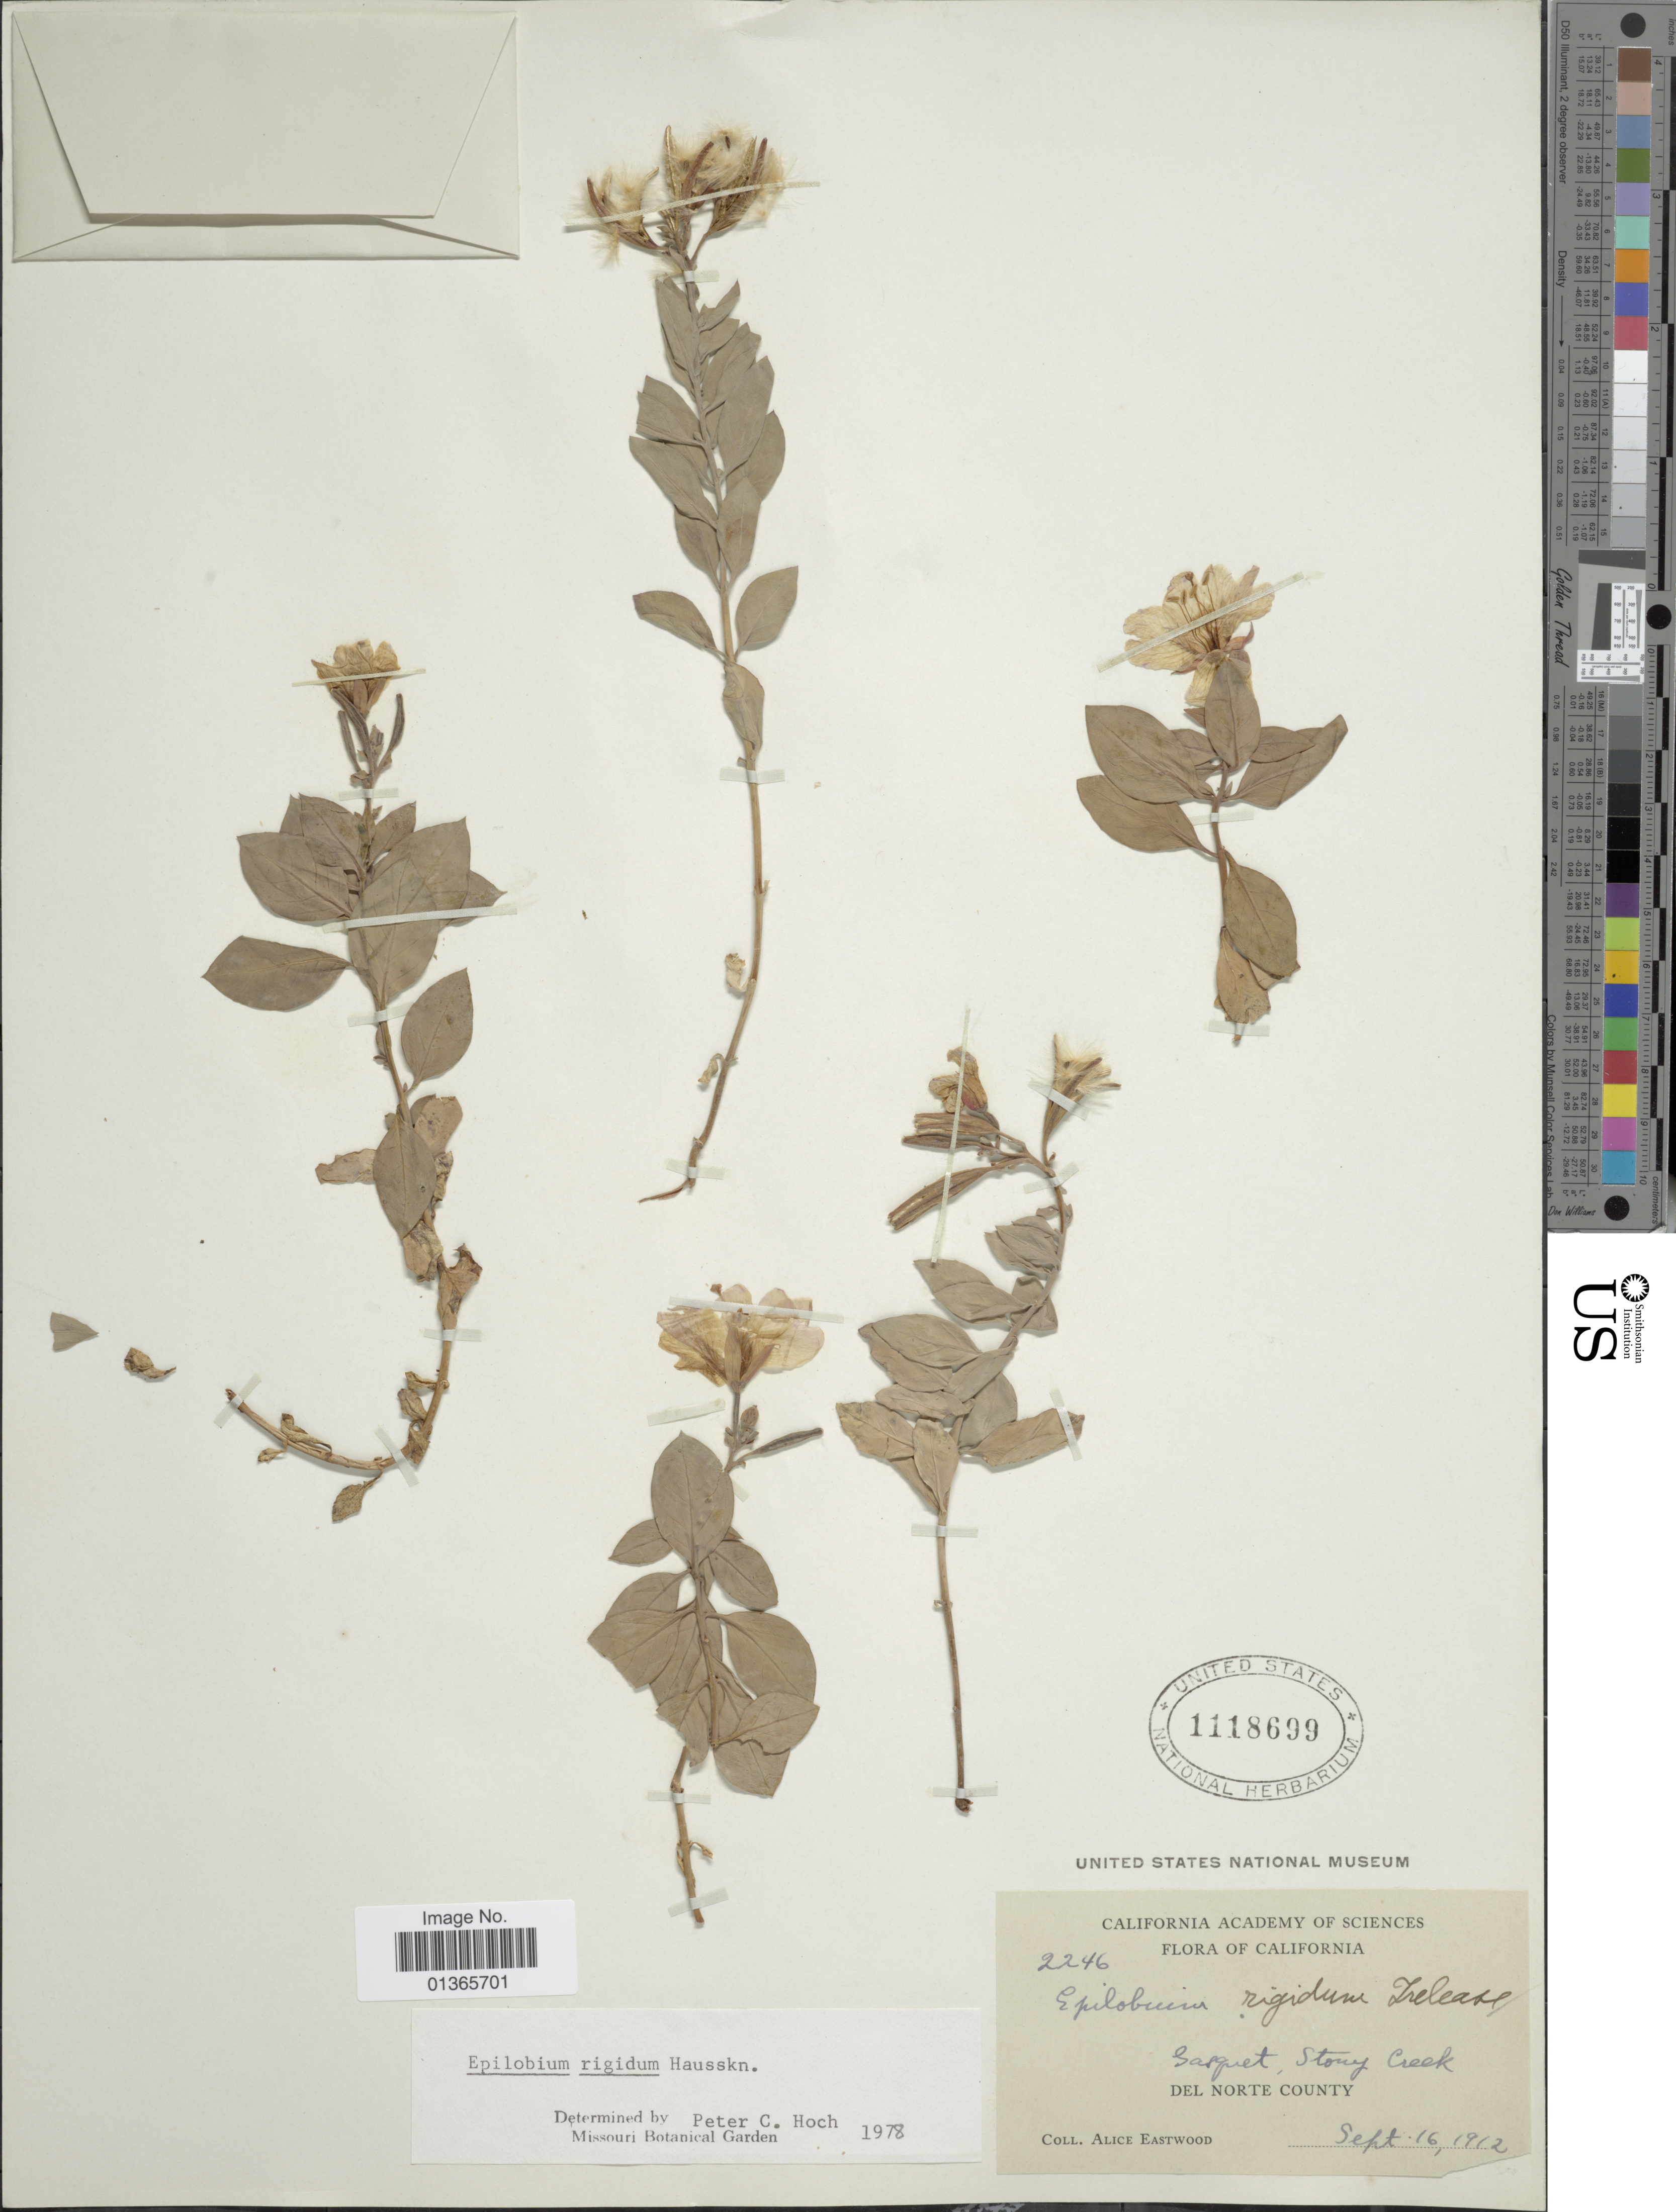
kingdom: Plantae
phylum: Tracheophyta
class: Magnoliopsida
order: Myrtales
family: Onagraceae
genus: Epilobium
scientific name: Epilobium rigidum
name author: Hausskn.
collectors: A. Eastwood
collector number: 2246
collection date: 1912-09-16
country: United States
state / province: California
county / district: Del Norte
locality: Sasquet, Stony Creek, Del Norte County.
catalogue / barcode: US 1118699